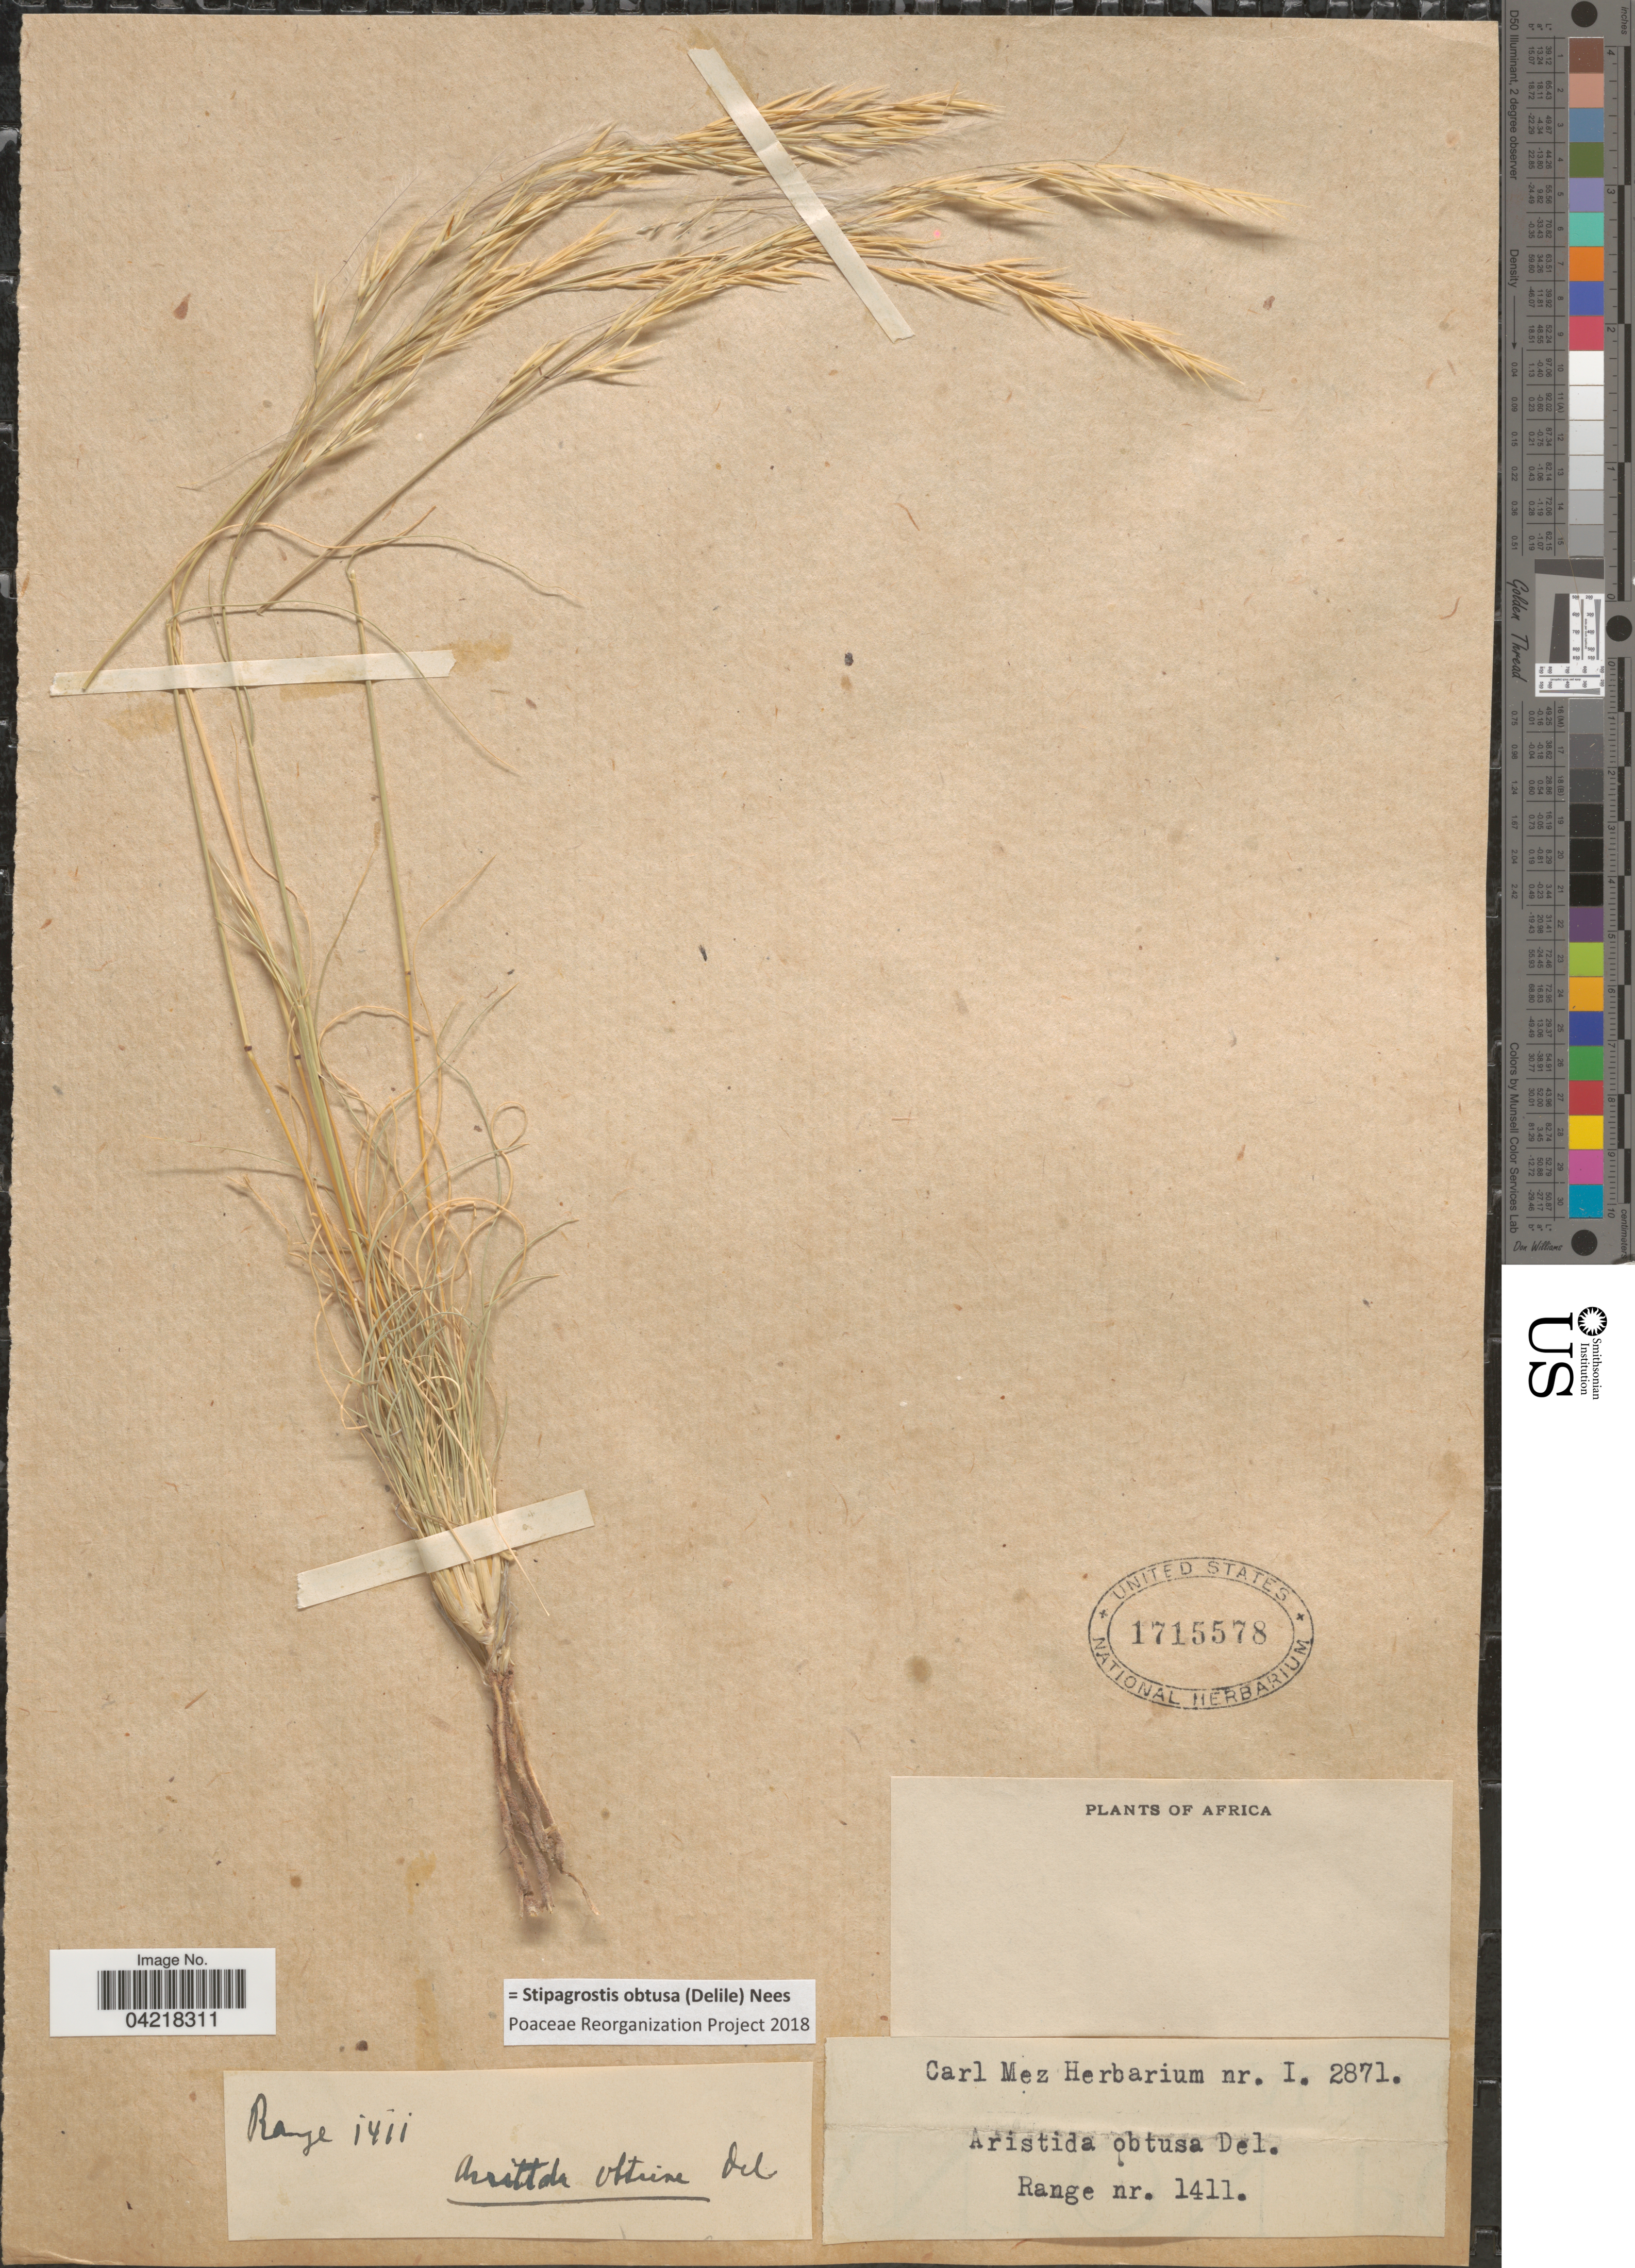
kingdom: Plantae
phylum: Tracheophyta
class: Liliopsida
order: Poales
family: Poaceae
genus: Stipagrostis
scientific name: Stipagrostis obtusa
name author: (Delile) Nees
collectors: Range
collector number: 1411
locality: Africa.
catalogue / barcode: US 1715578